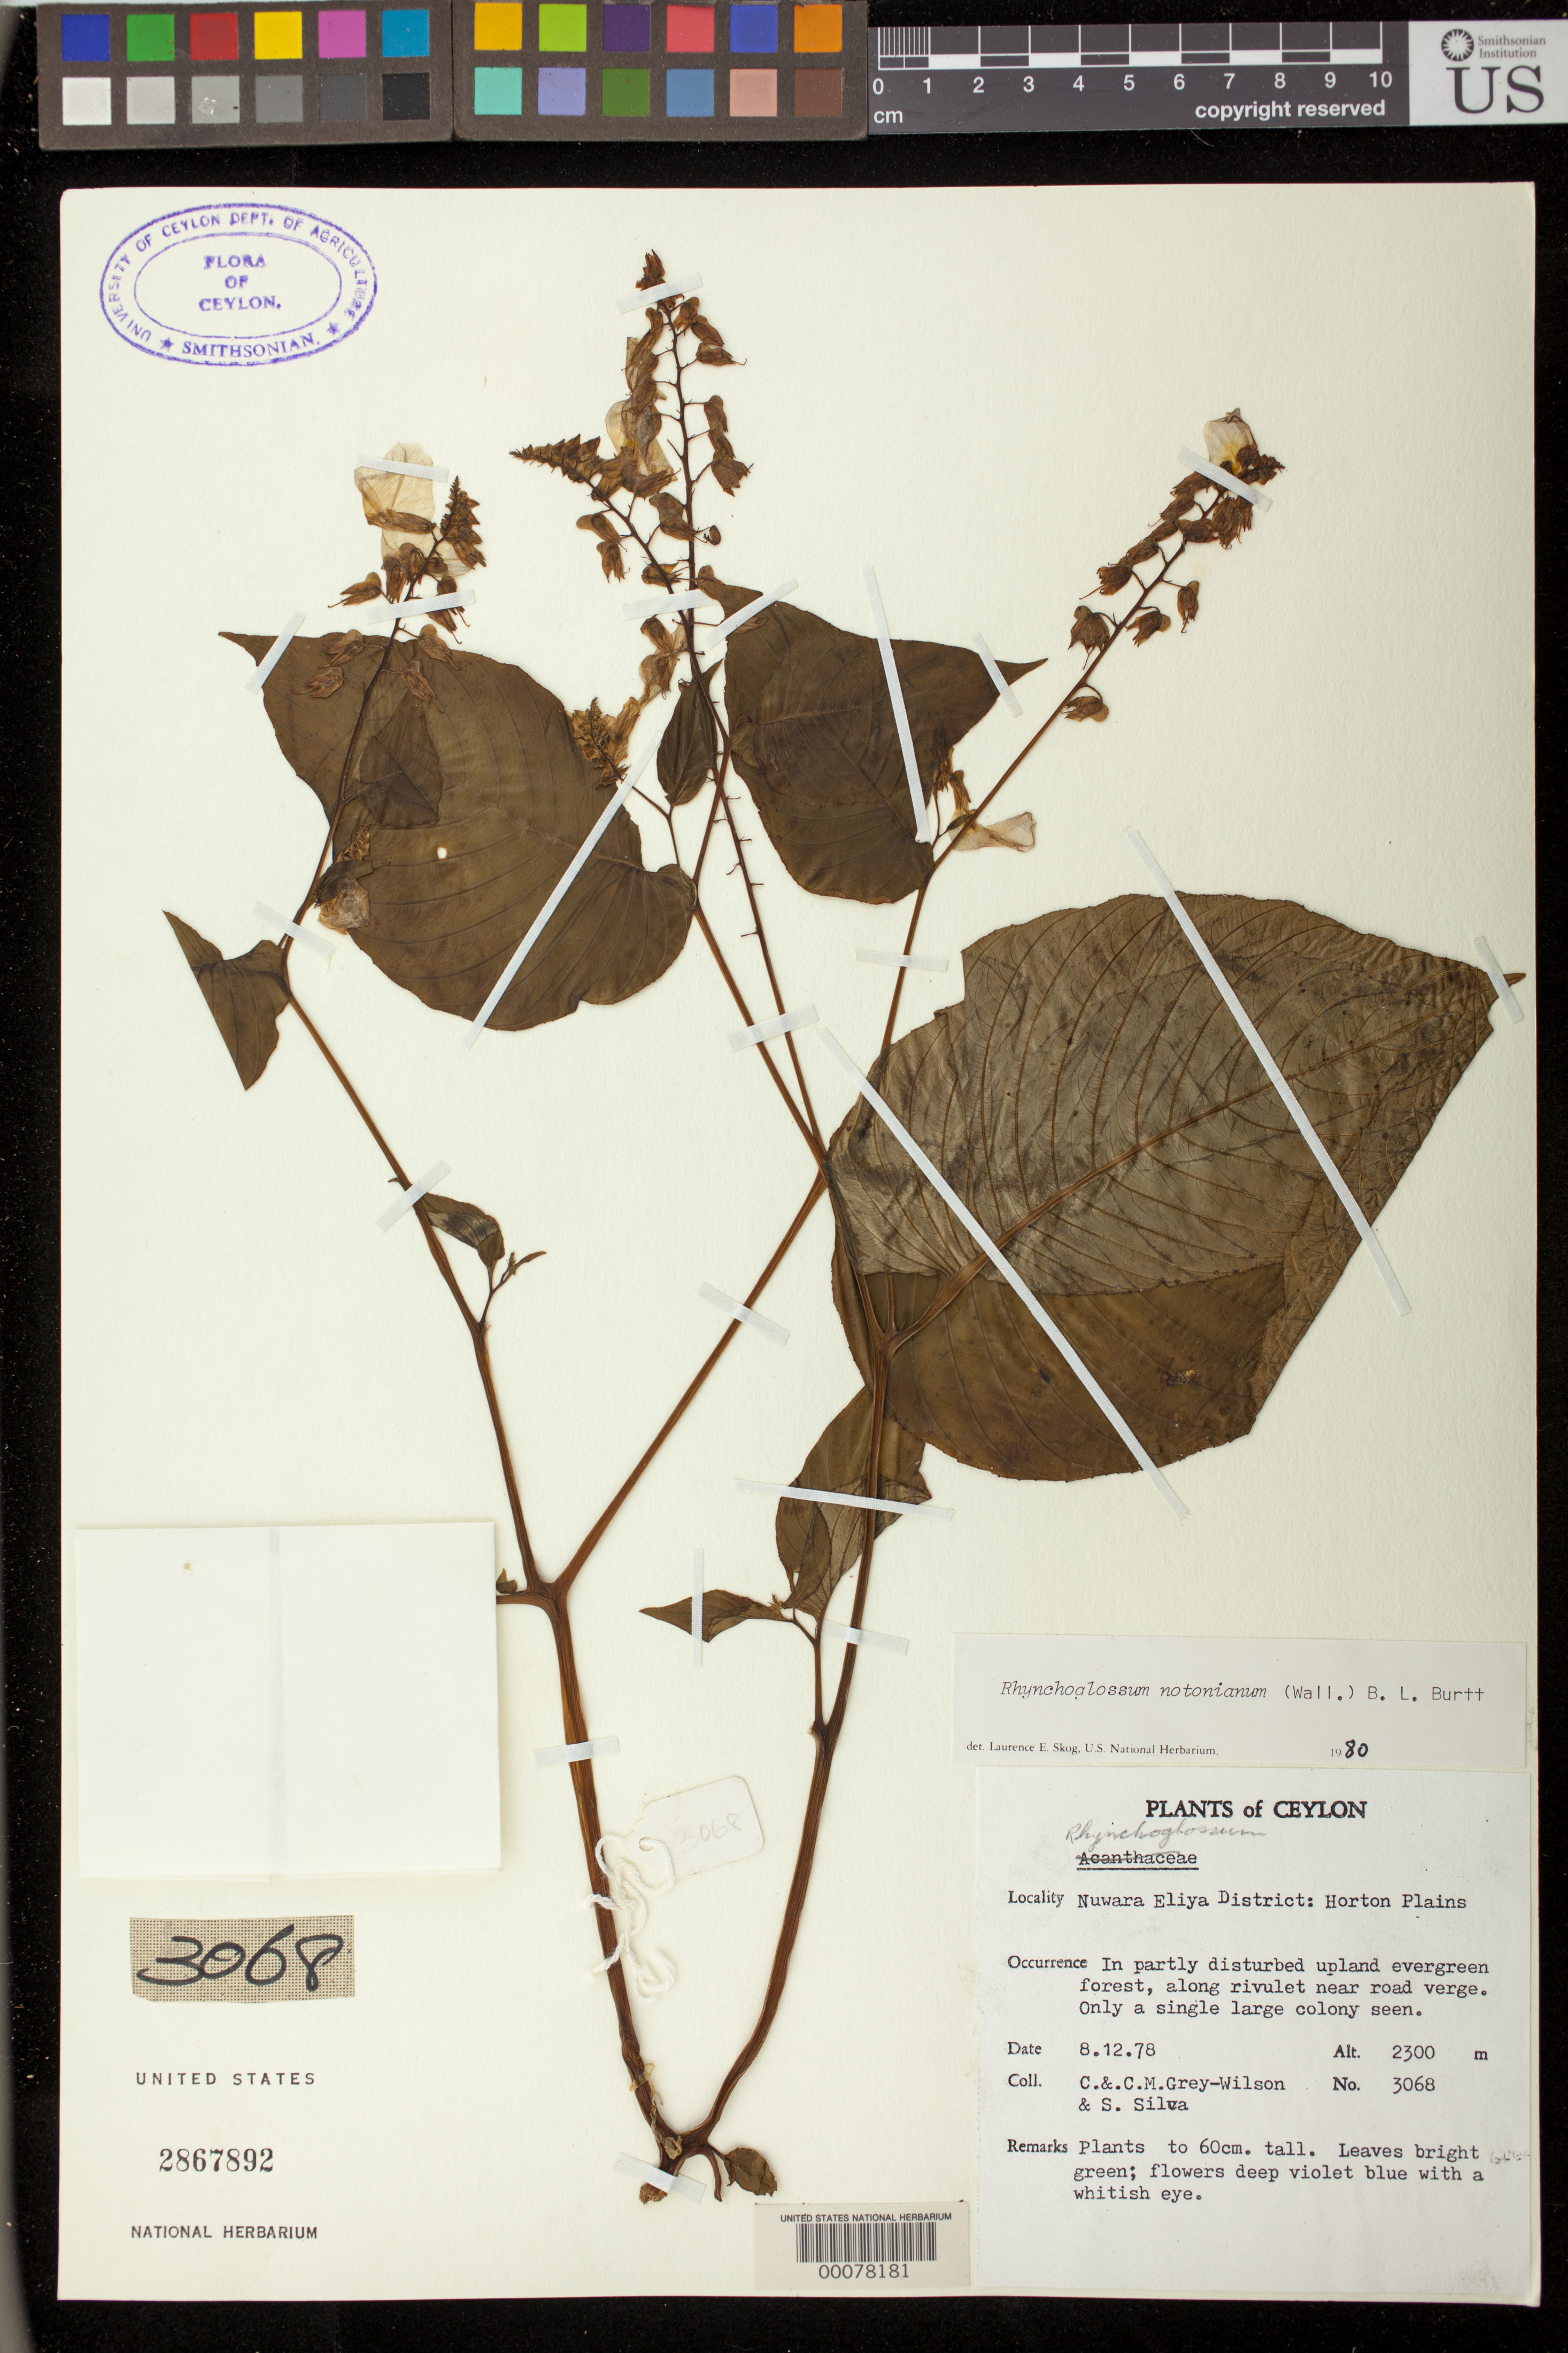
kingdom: Plantae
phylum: Tracheophyta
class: Magnoliopsida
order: Lamiales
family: Gesneriaceae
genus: Rhynchoglossum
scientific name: Rhynchoglossum notonianum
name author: (Wall.) B.L. Burtt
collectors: C. Grey-Wilson et al.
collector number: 3068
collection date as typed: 08 Dec 1978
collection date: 1978-12-08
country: Sri Lanka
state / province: Central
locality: Nuwara eliya (dist.), Horton plains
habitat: In partly disturbed upland evergreen forest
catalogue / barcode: US 2867892